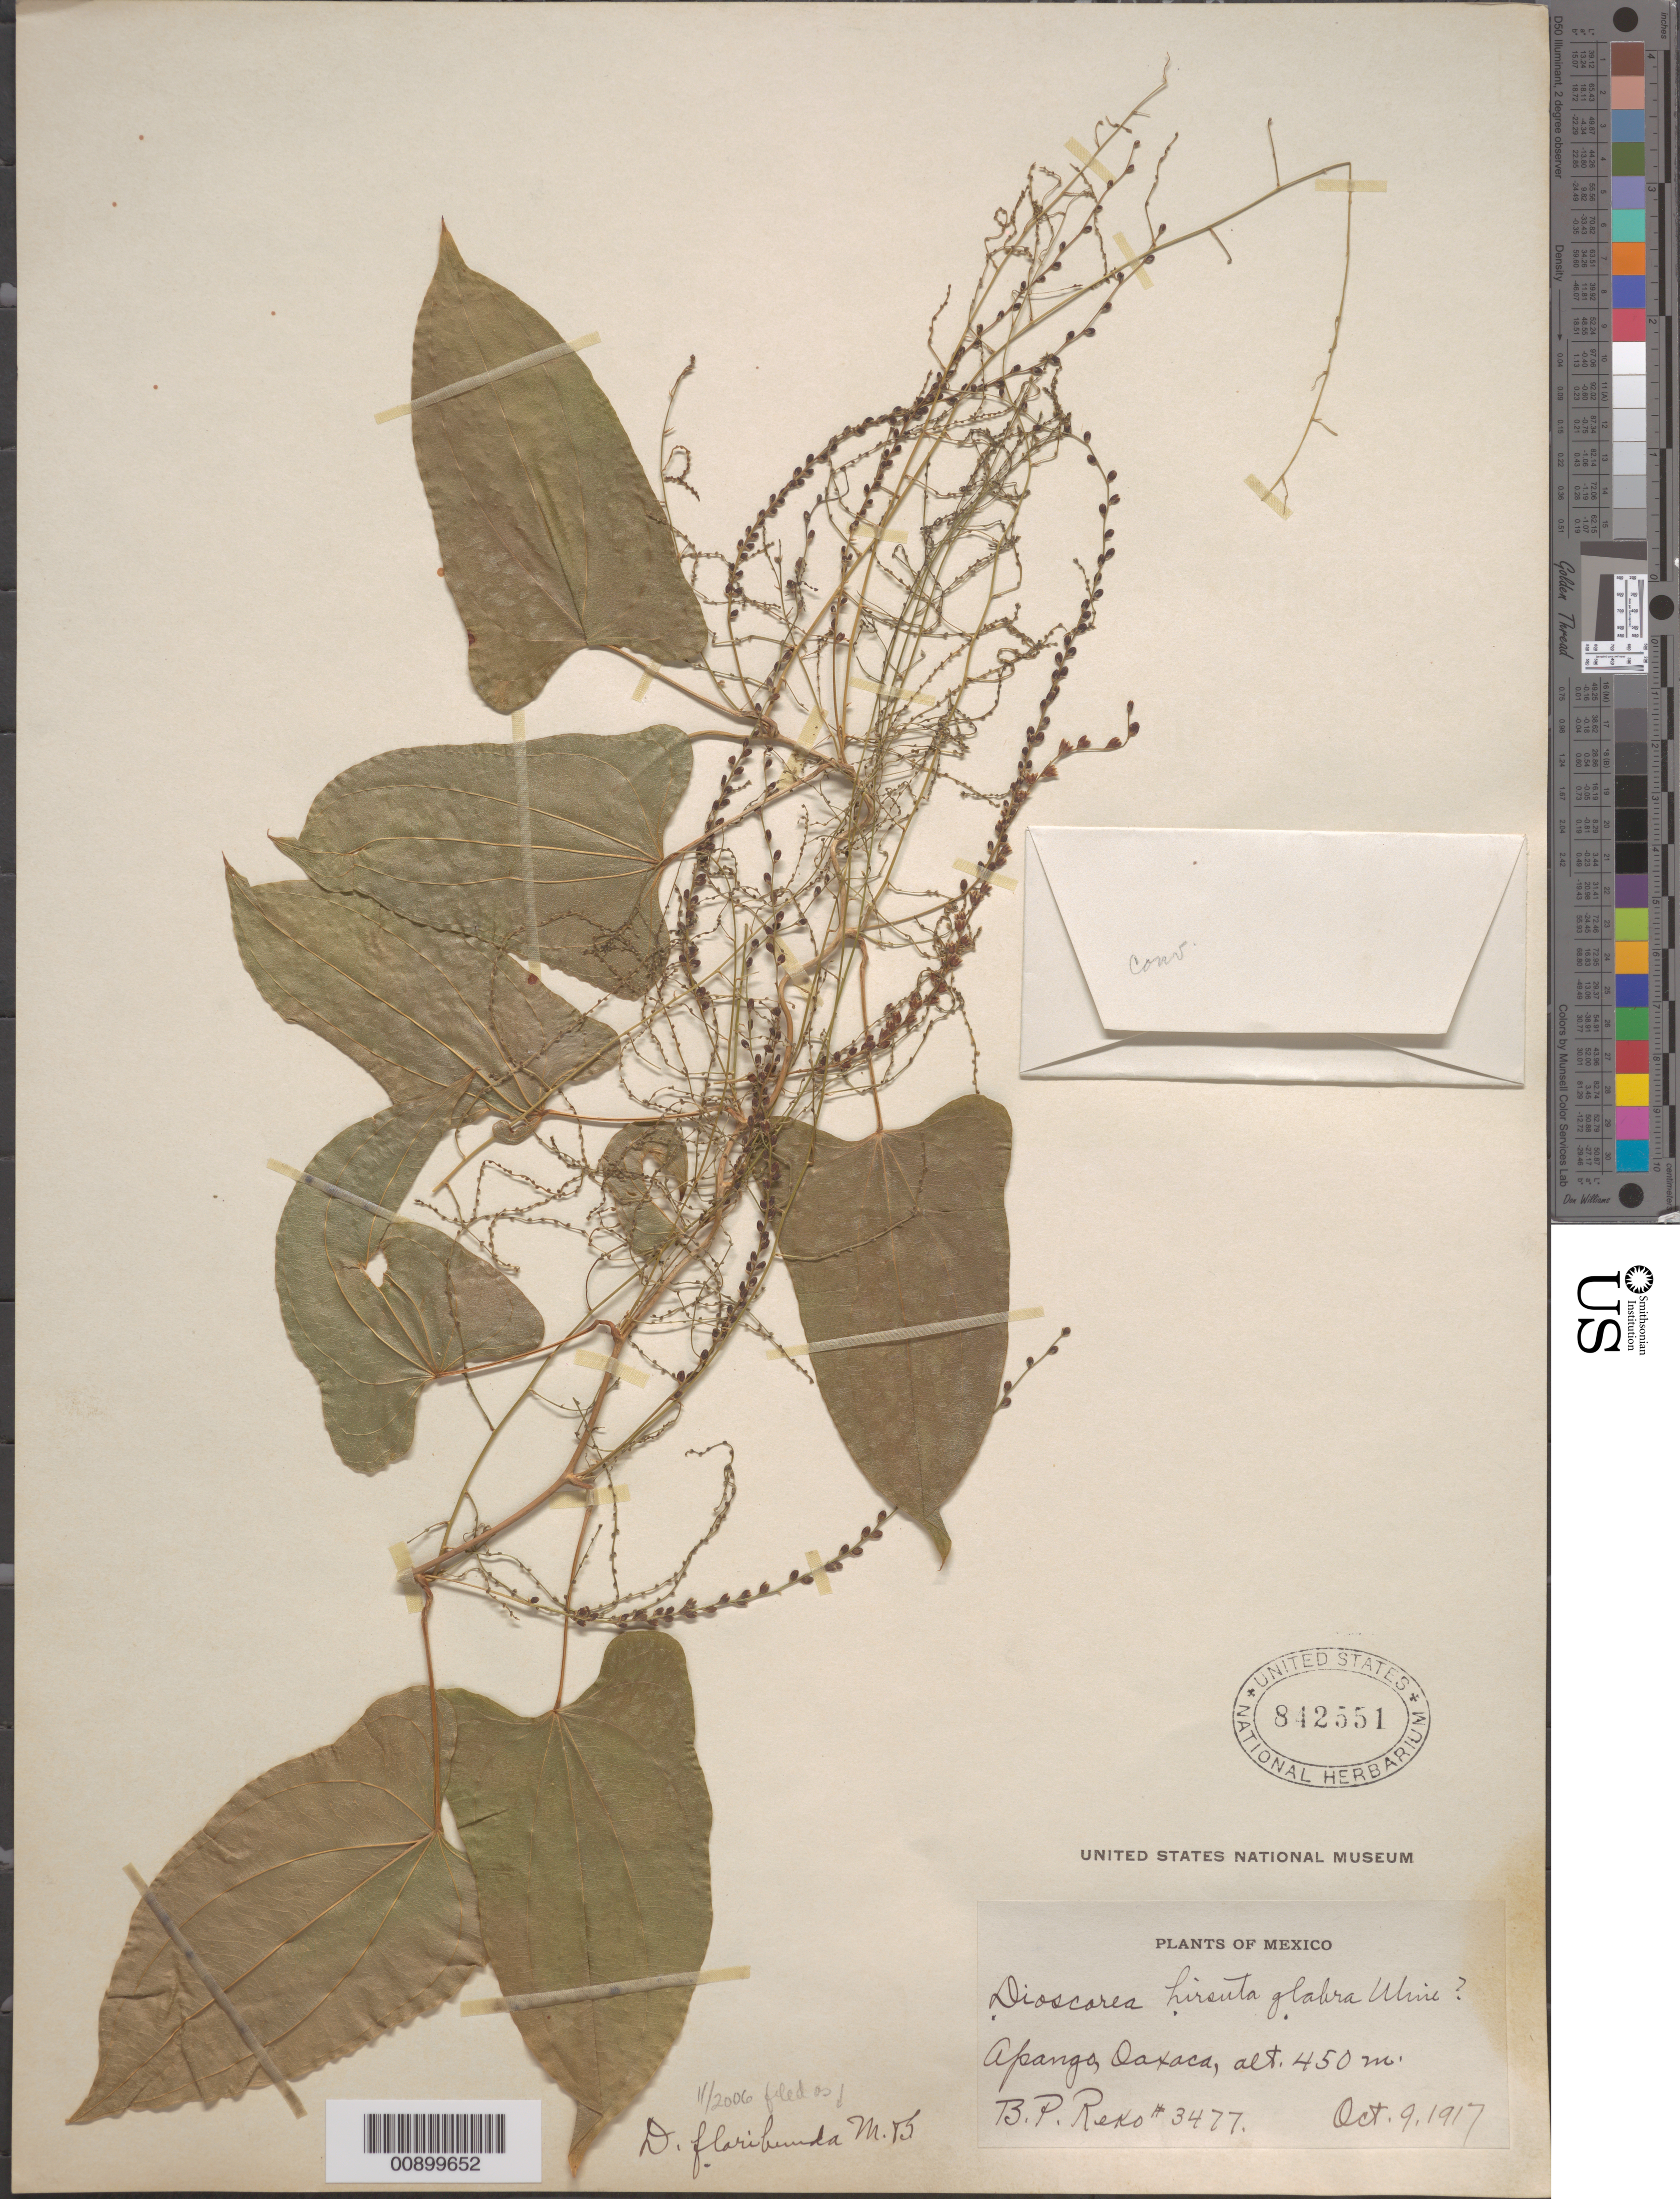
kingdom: Plantae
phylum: Tracheophyta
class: Liliopsida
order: Dioscoreales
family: Dioscoreaceae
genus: Dioscorea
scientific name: Dioscorea floribunda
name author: M. Martens & Galeotti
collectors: B. P. Reko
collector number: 3477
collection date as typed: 09 Oct 1917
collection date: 1917-10-09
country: Mexico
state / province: Oaxaca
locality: Apango, Oaxaca.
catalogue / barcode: US 842551